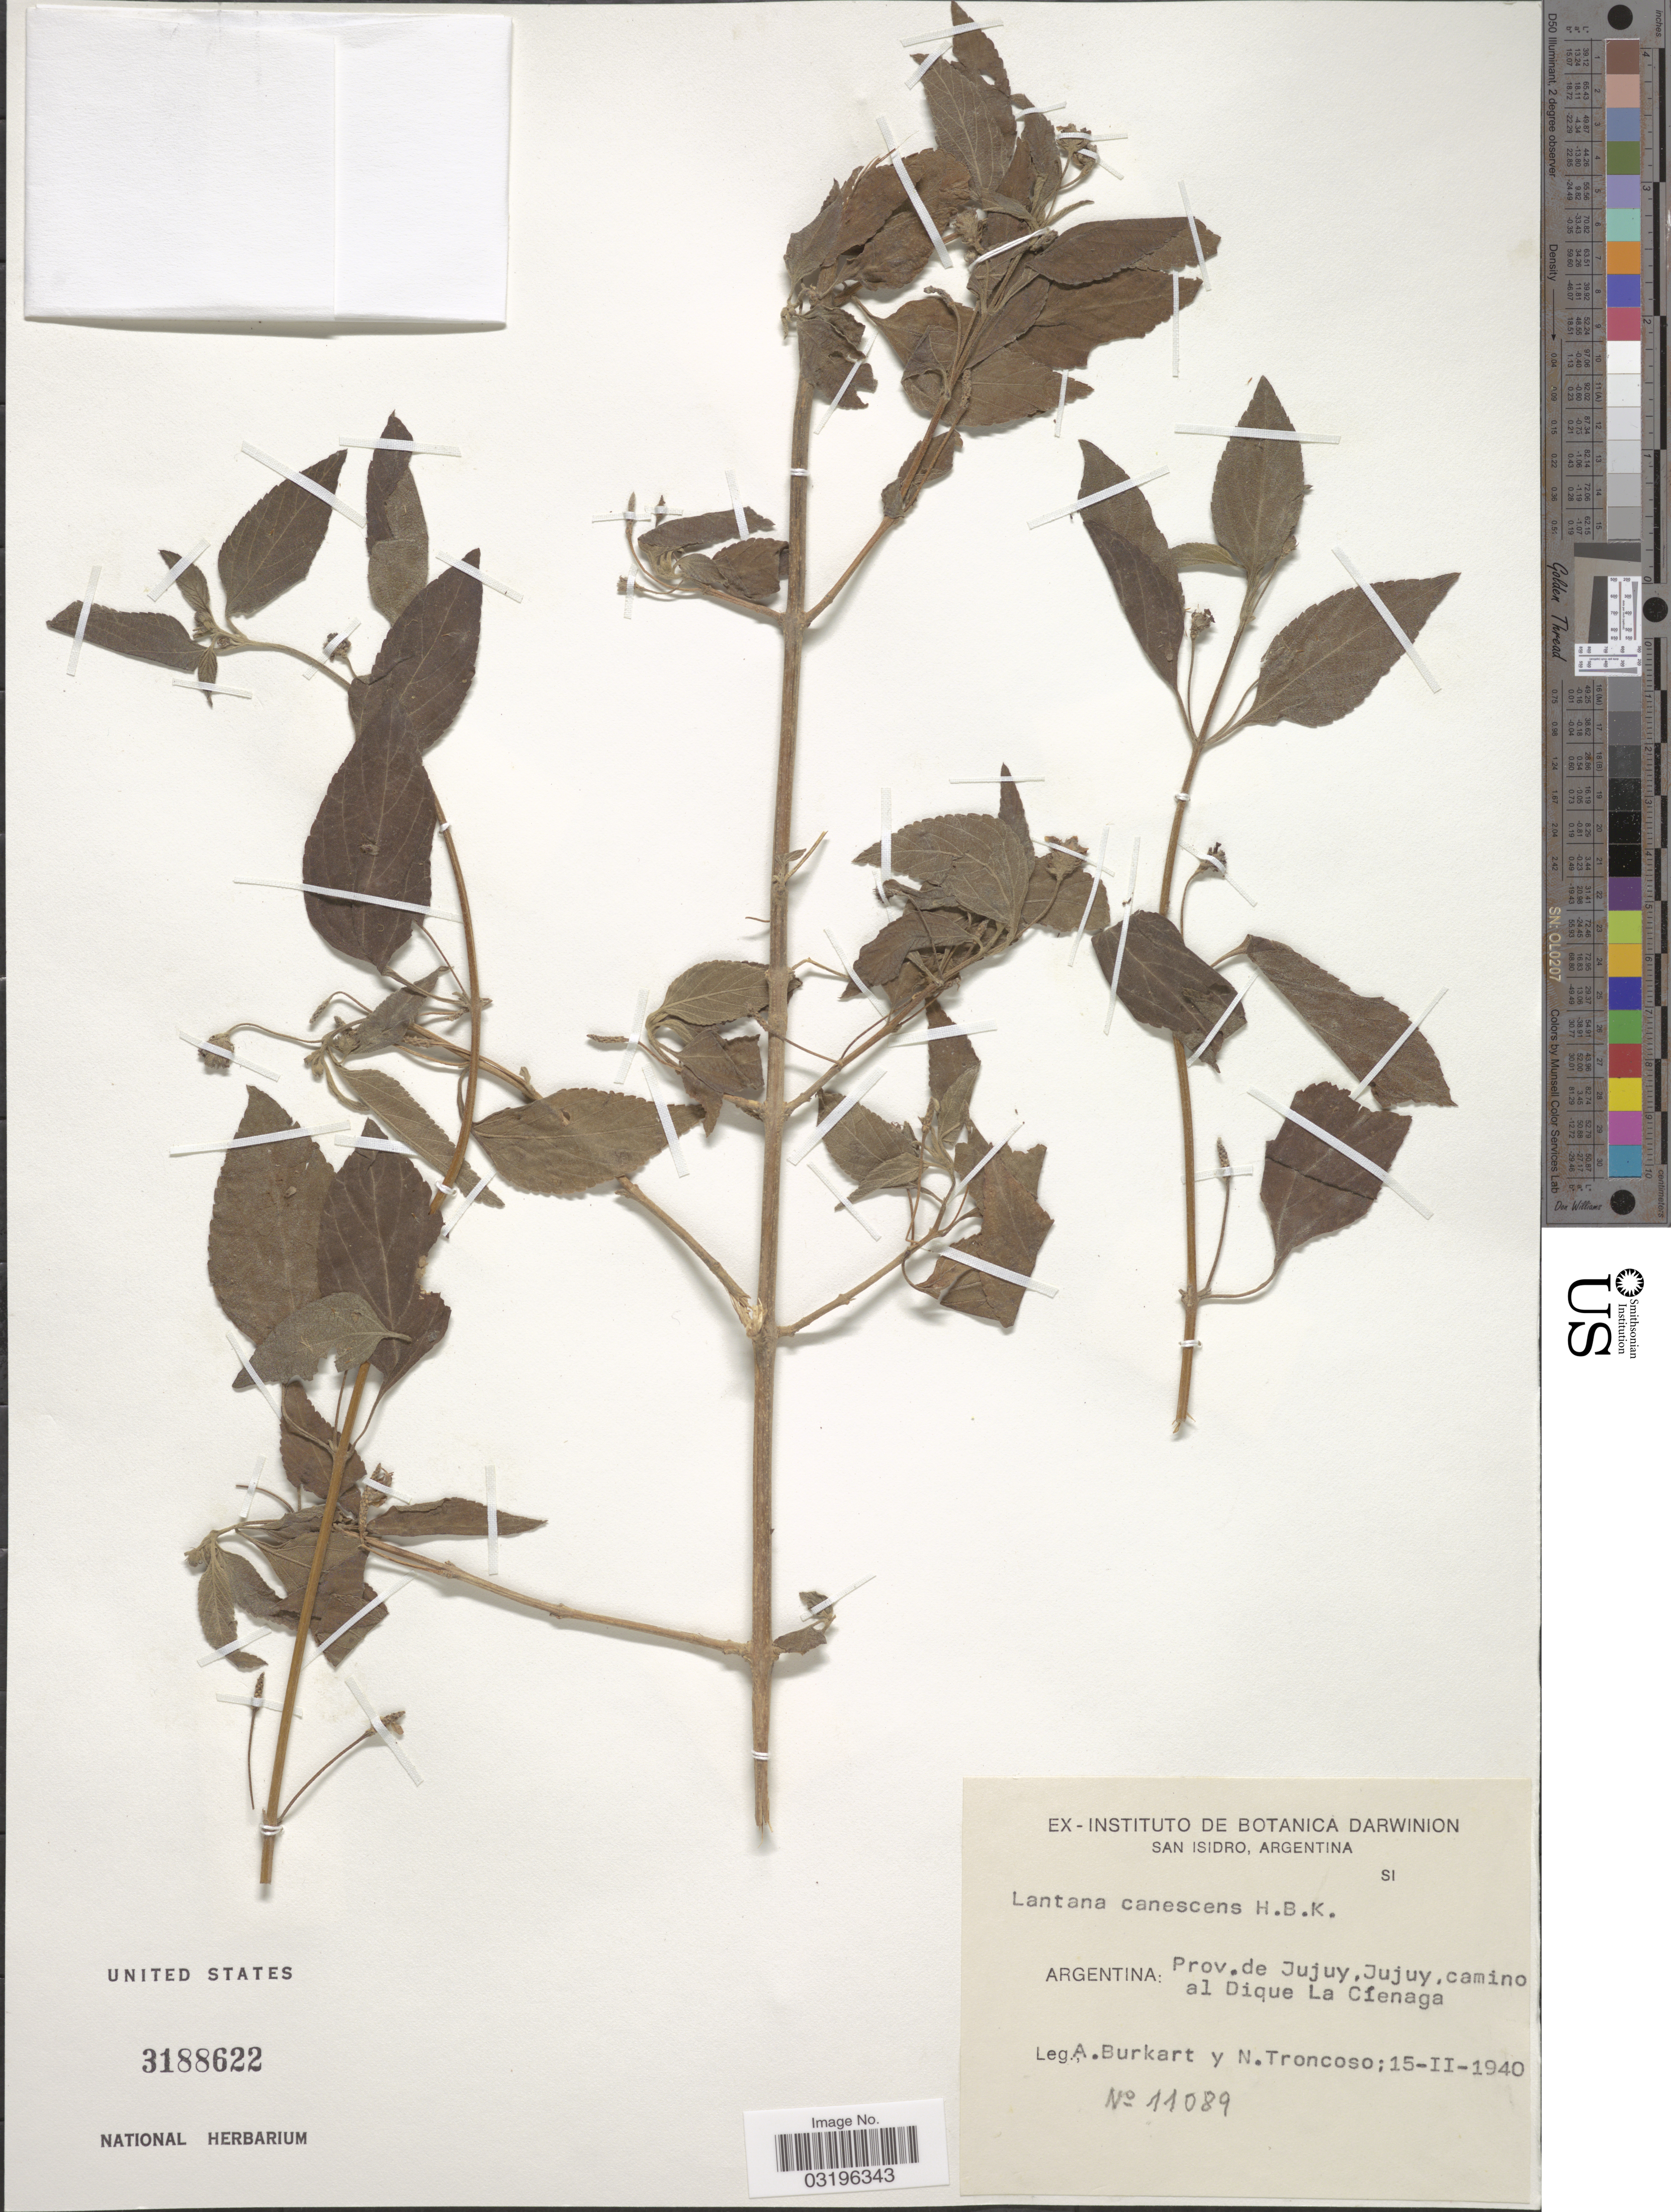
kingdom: Plantae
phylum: Tracheophyta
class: Magnoliopsida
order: Lamiales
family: Verbenaceae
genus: Lantana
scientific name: Lantana canescens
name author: Kunth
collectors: A. E. Burkart & N. Troncoso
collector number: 11089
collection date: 1940-02-15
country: Argentina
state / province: Jujuy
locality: Jujuy, camino al Dique La Cíenaga.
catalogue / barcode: US 3188622